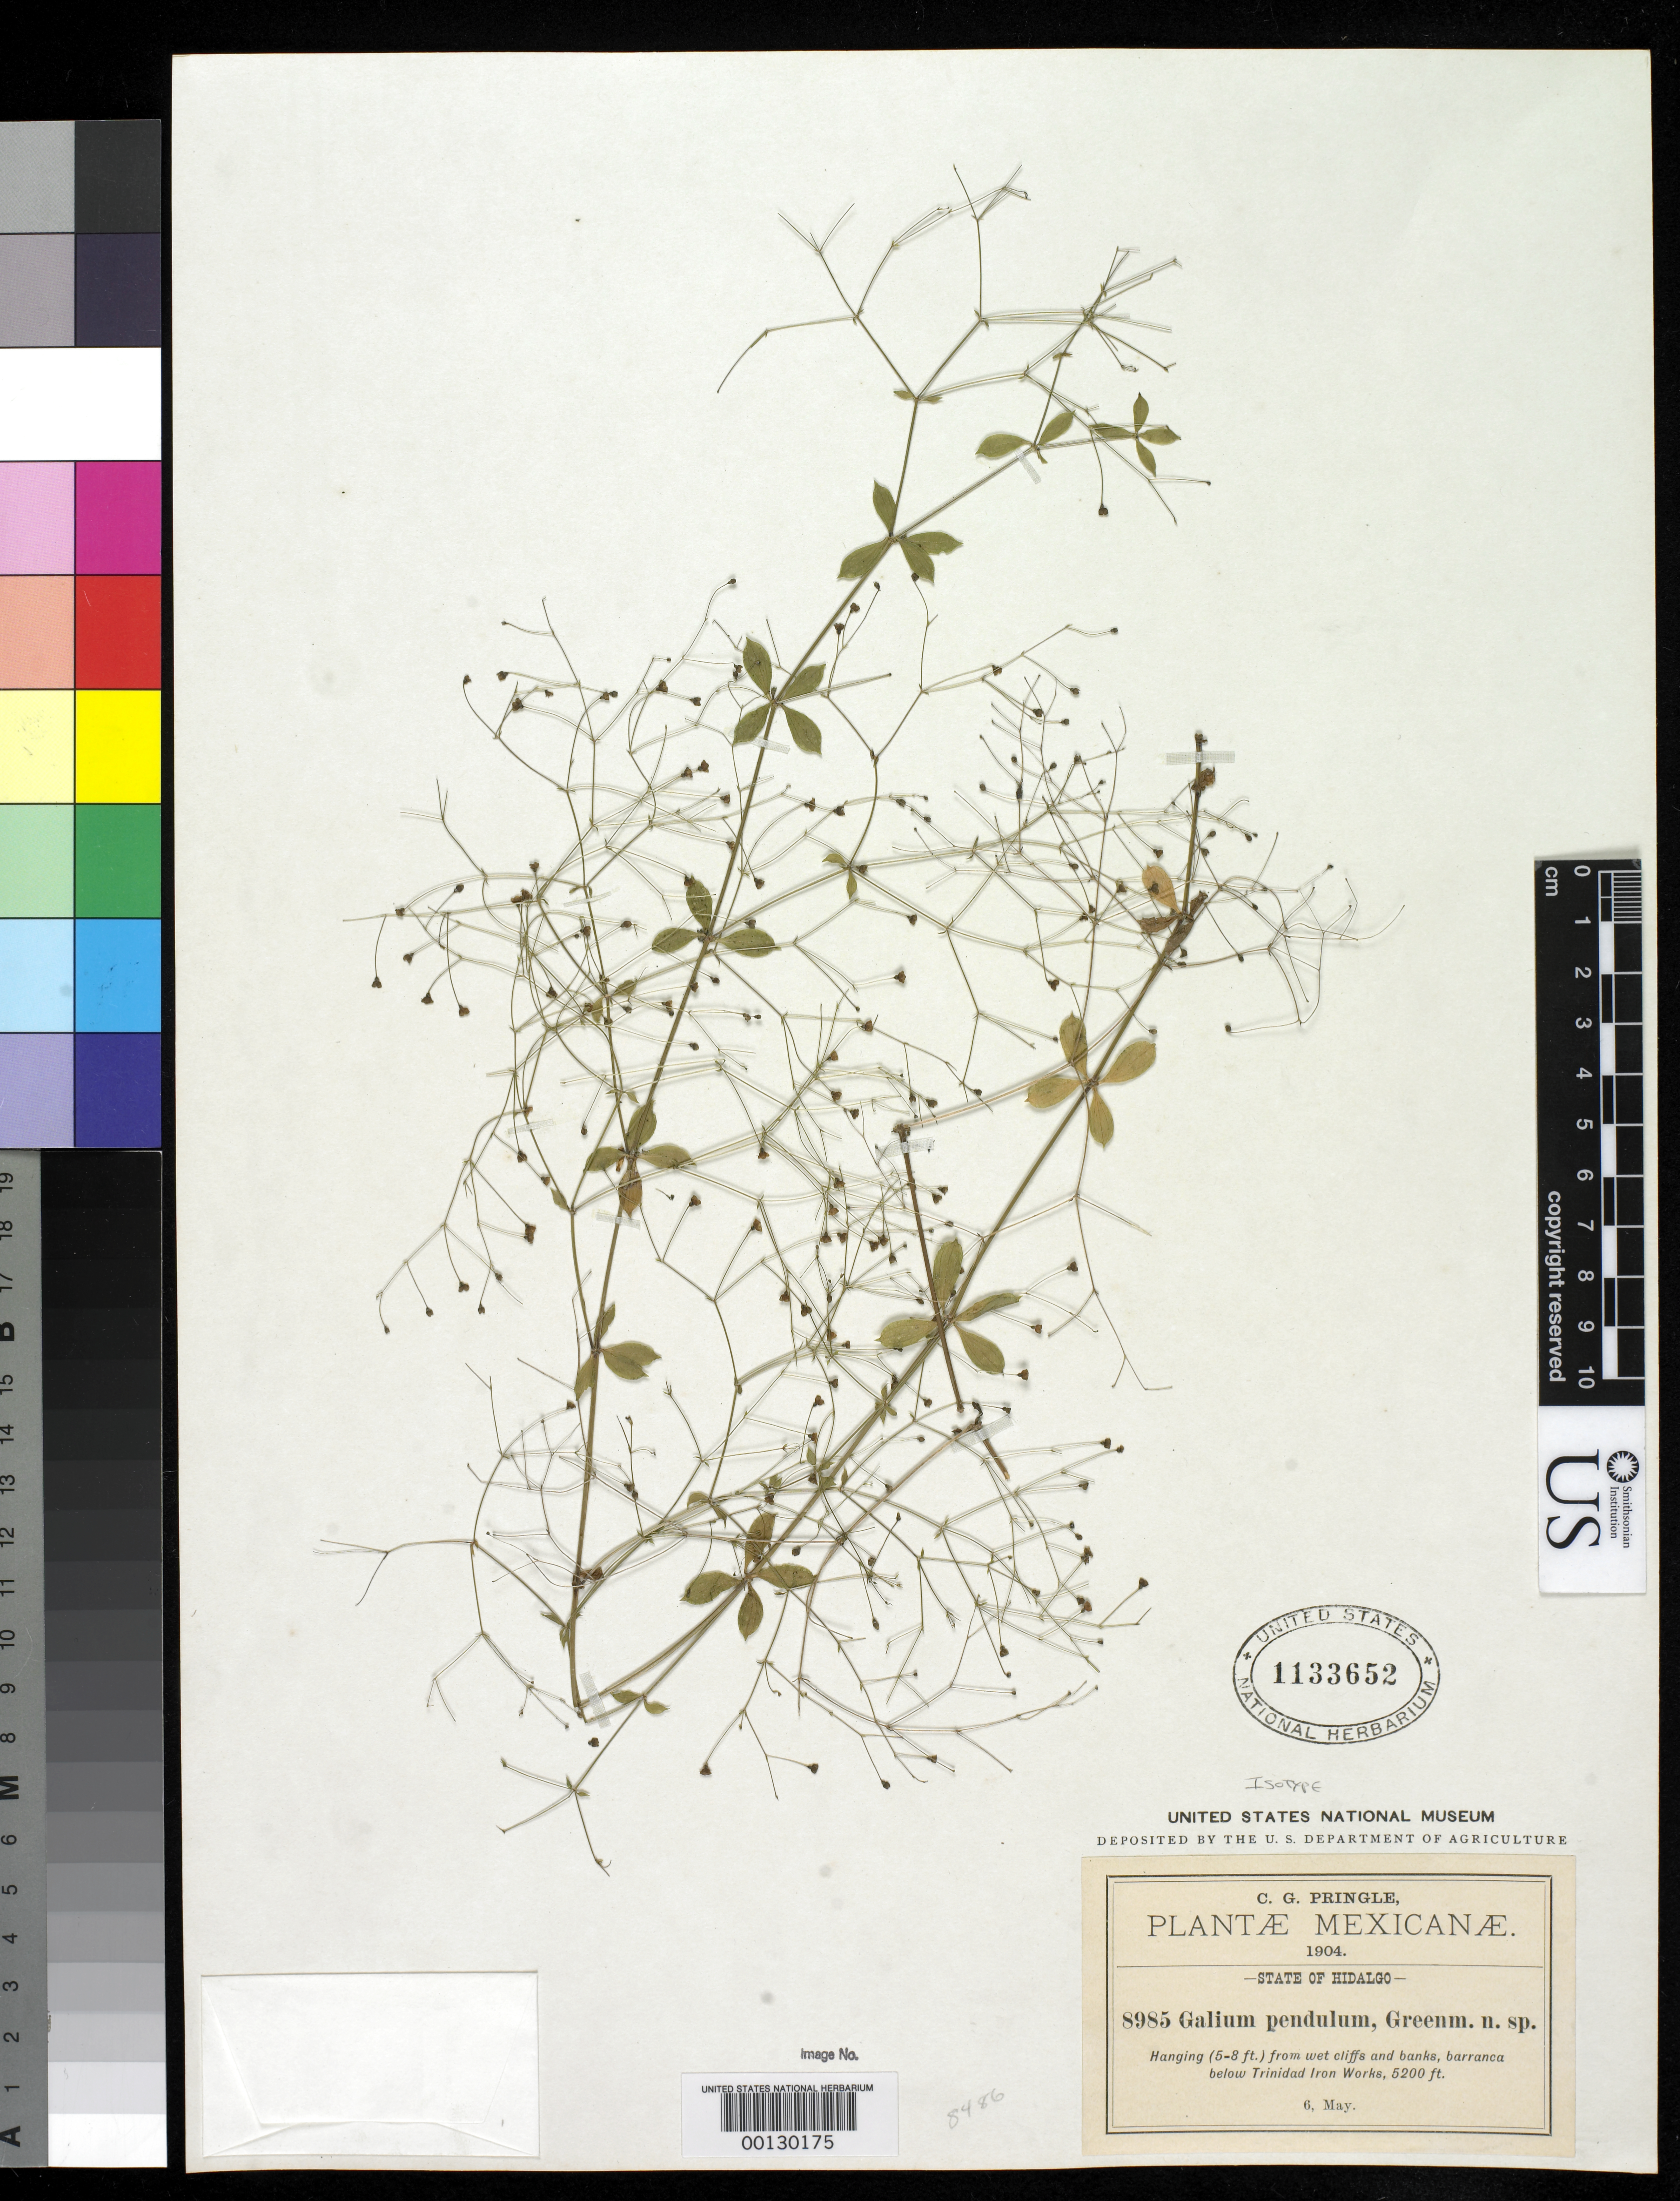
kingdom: Plantae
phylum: Tracheophyta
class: Magnoliopsida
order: Gentianales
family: Rubiaceae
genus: Galium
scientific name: Galium pendulum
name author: Greenm.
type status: Isotype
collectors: C. G. Pringle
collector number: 8985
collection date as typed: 06 May 1904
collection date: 1904-05-06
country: Mexico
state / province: Hidalgo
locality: Below Trinidad Iron Works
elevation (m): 1585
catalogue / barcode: US 1133652